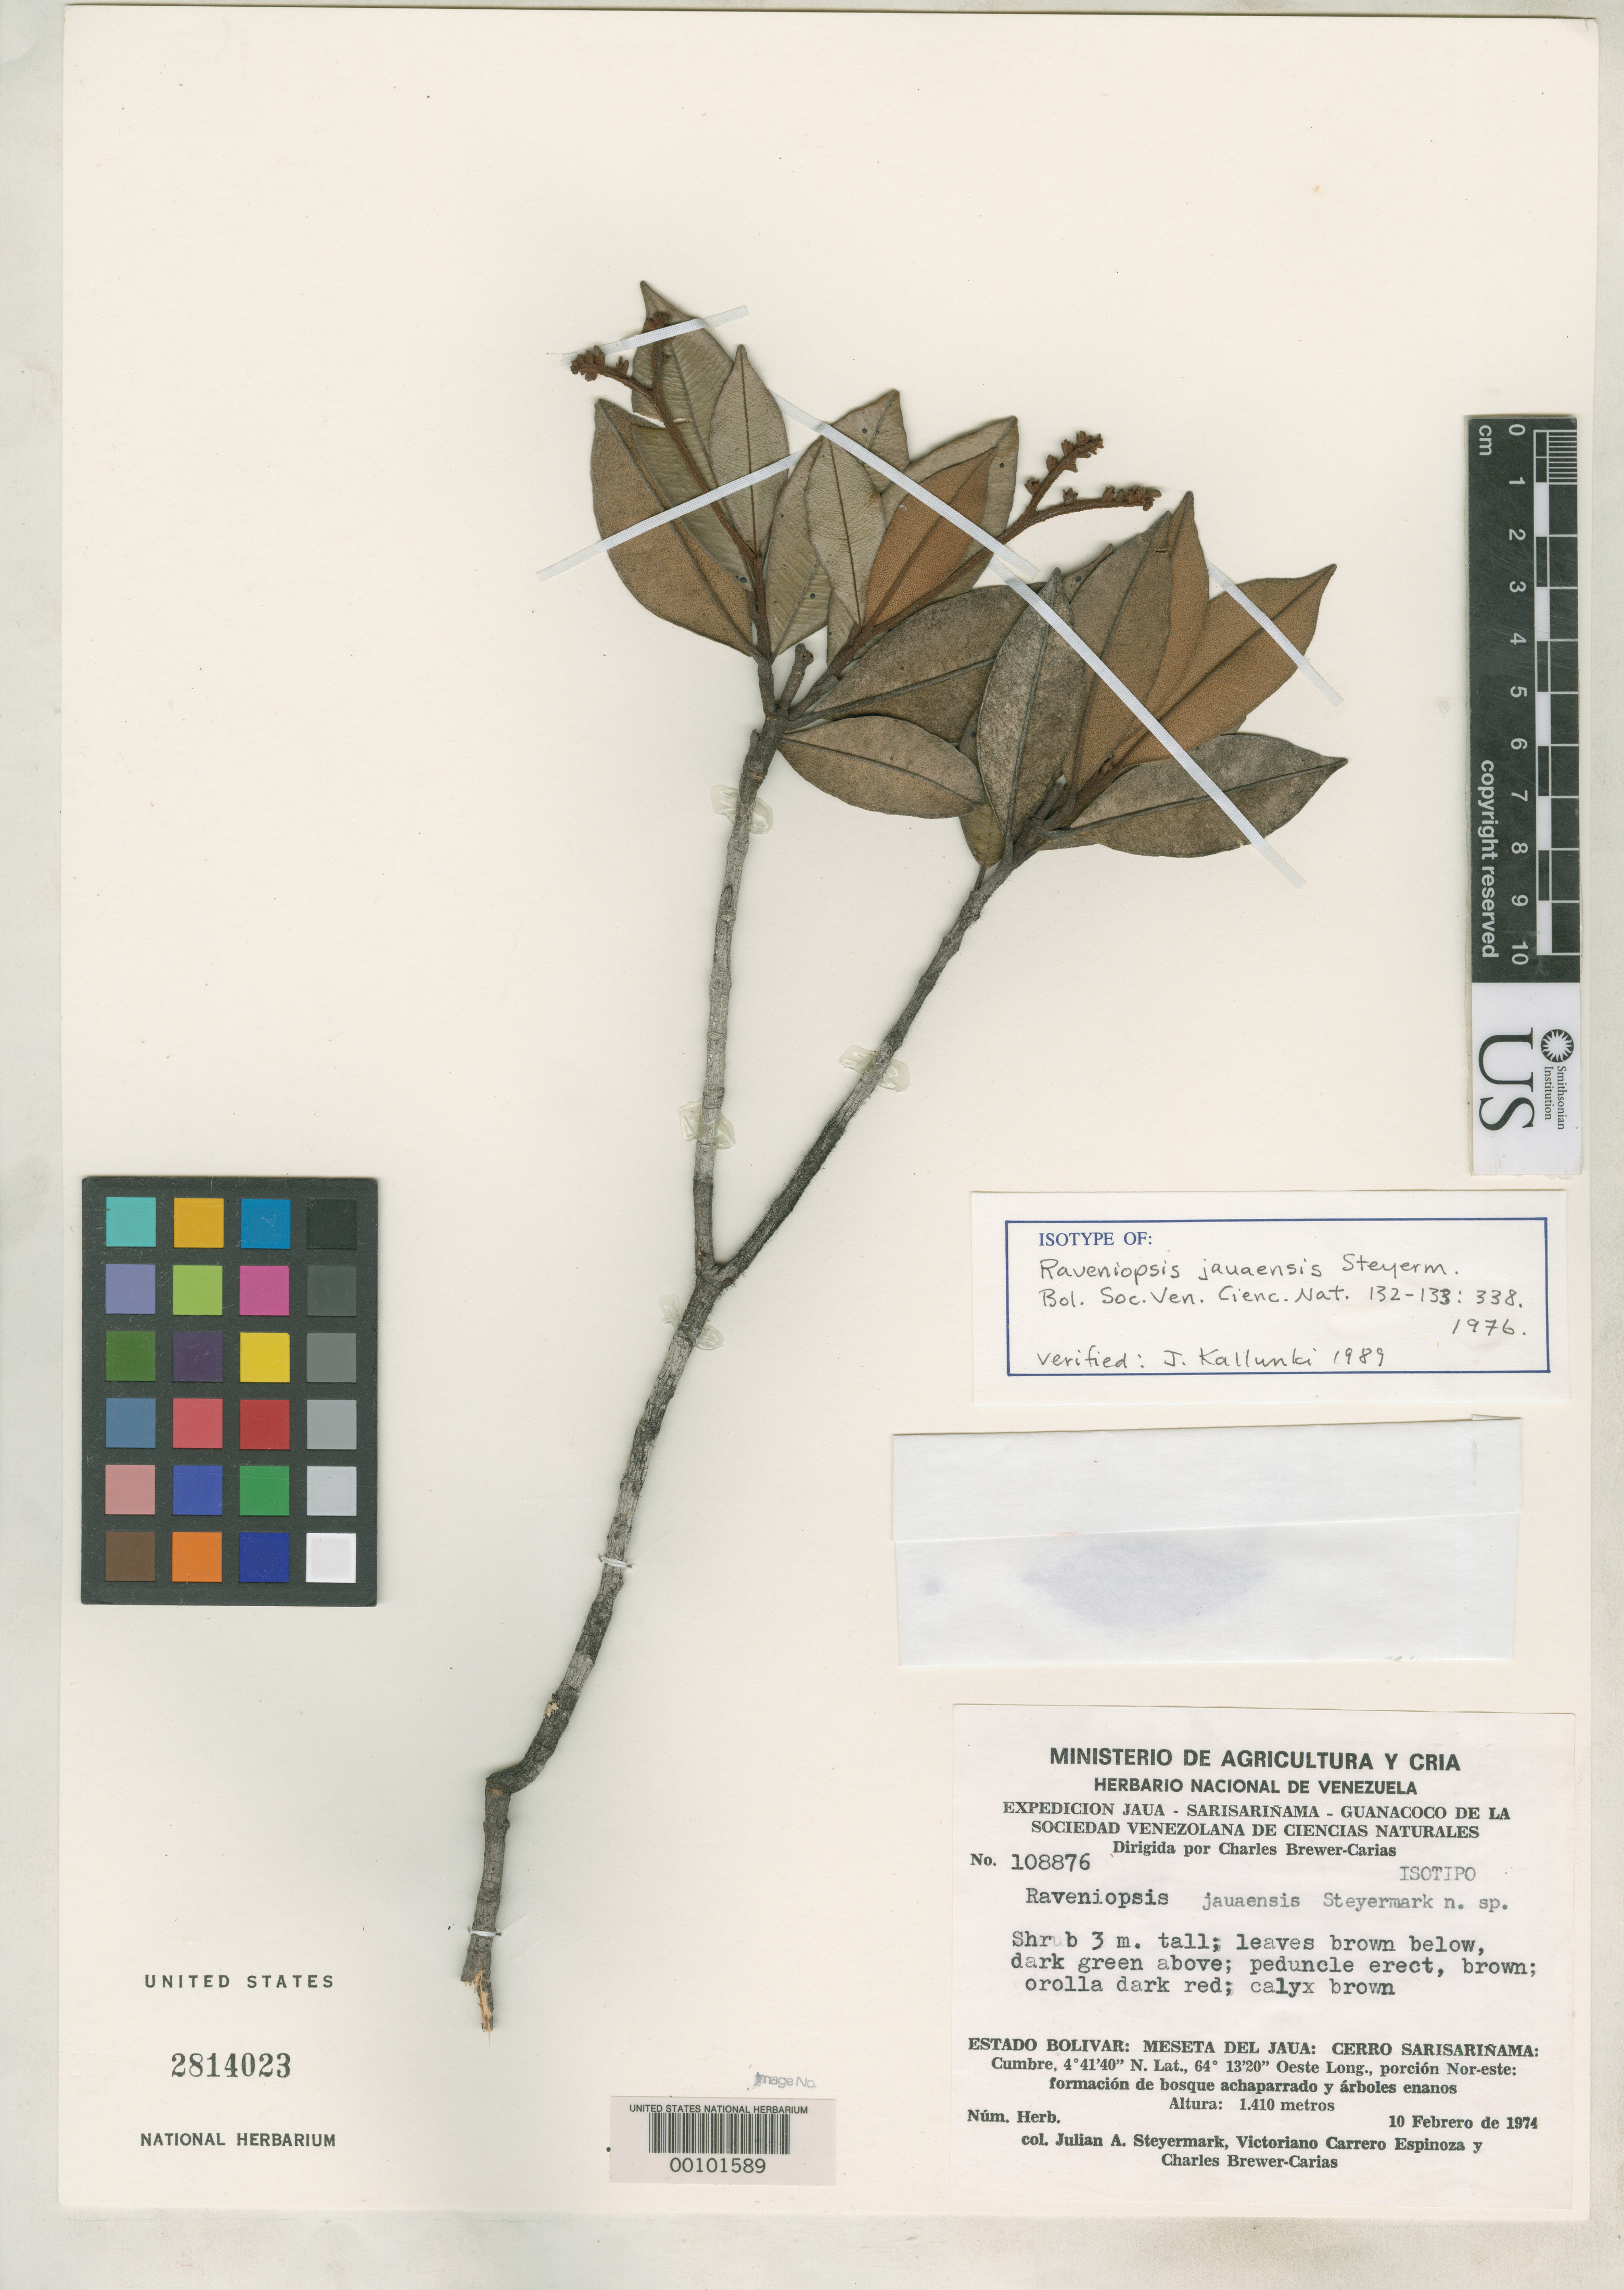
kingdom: Plantae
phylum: Tracheophyta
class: Magnoliopsida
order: Sapindales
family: Rutaceae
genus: Raveniopsis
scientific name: Raveniopsis jauaensis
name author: Steyerm. in Steyerm. & Brewer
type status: Isotype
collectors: J. Steyermark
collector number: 108876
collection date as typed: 10 Feb 1974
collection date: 1974-02-10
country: Venezuela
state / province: Bolivar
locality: Meseta del Jaua, Cerro Sarisarinama.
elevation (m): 1410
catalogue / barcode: US 2814023